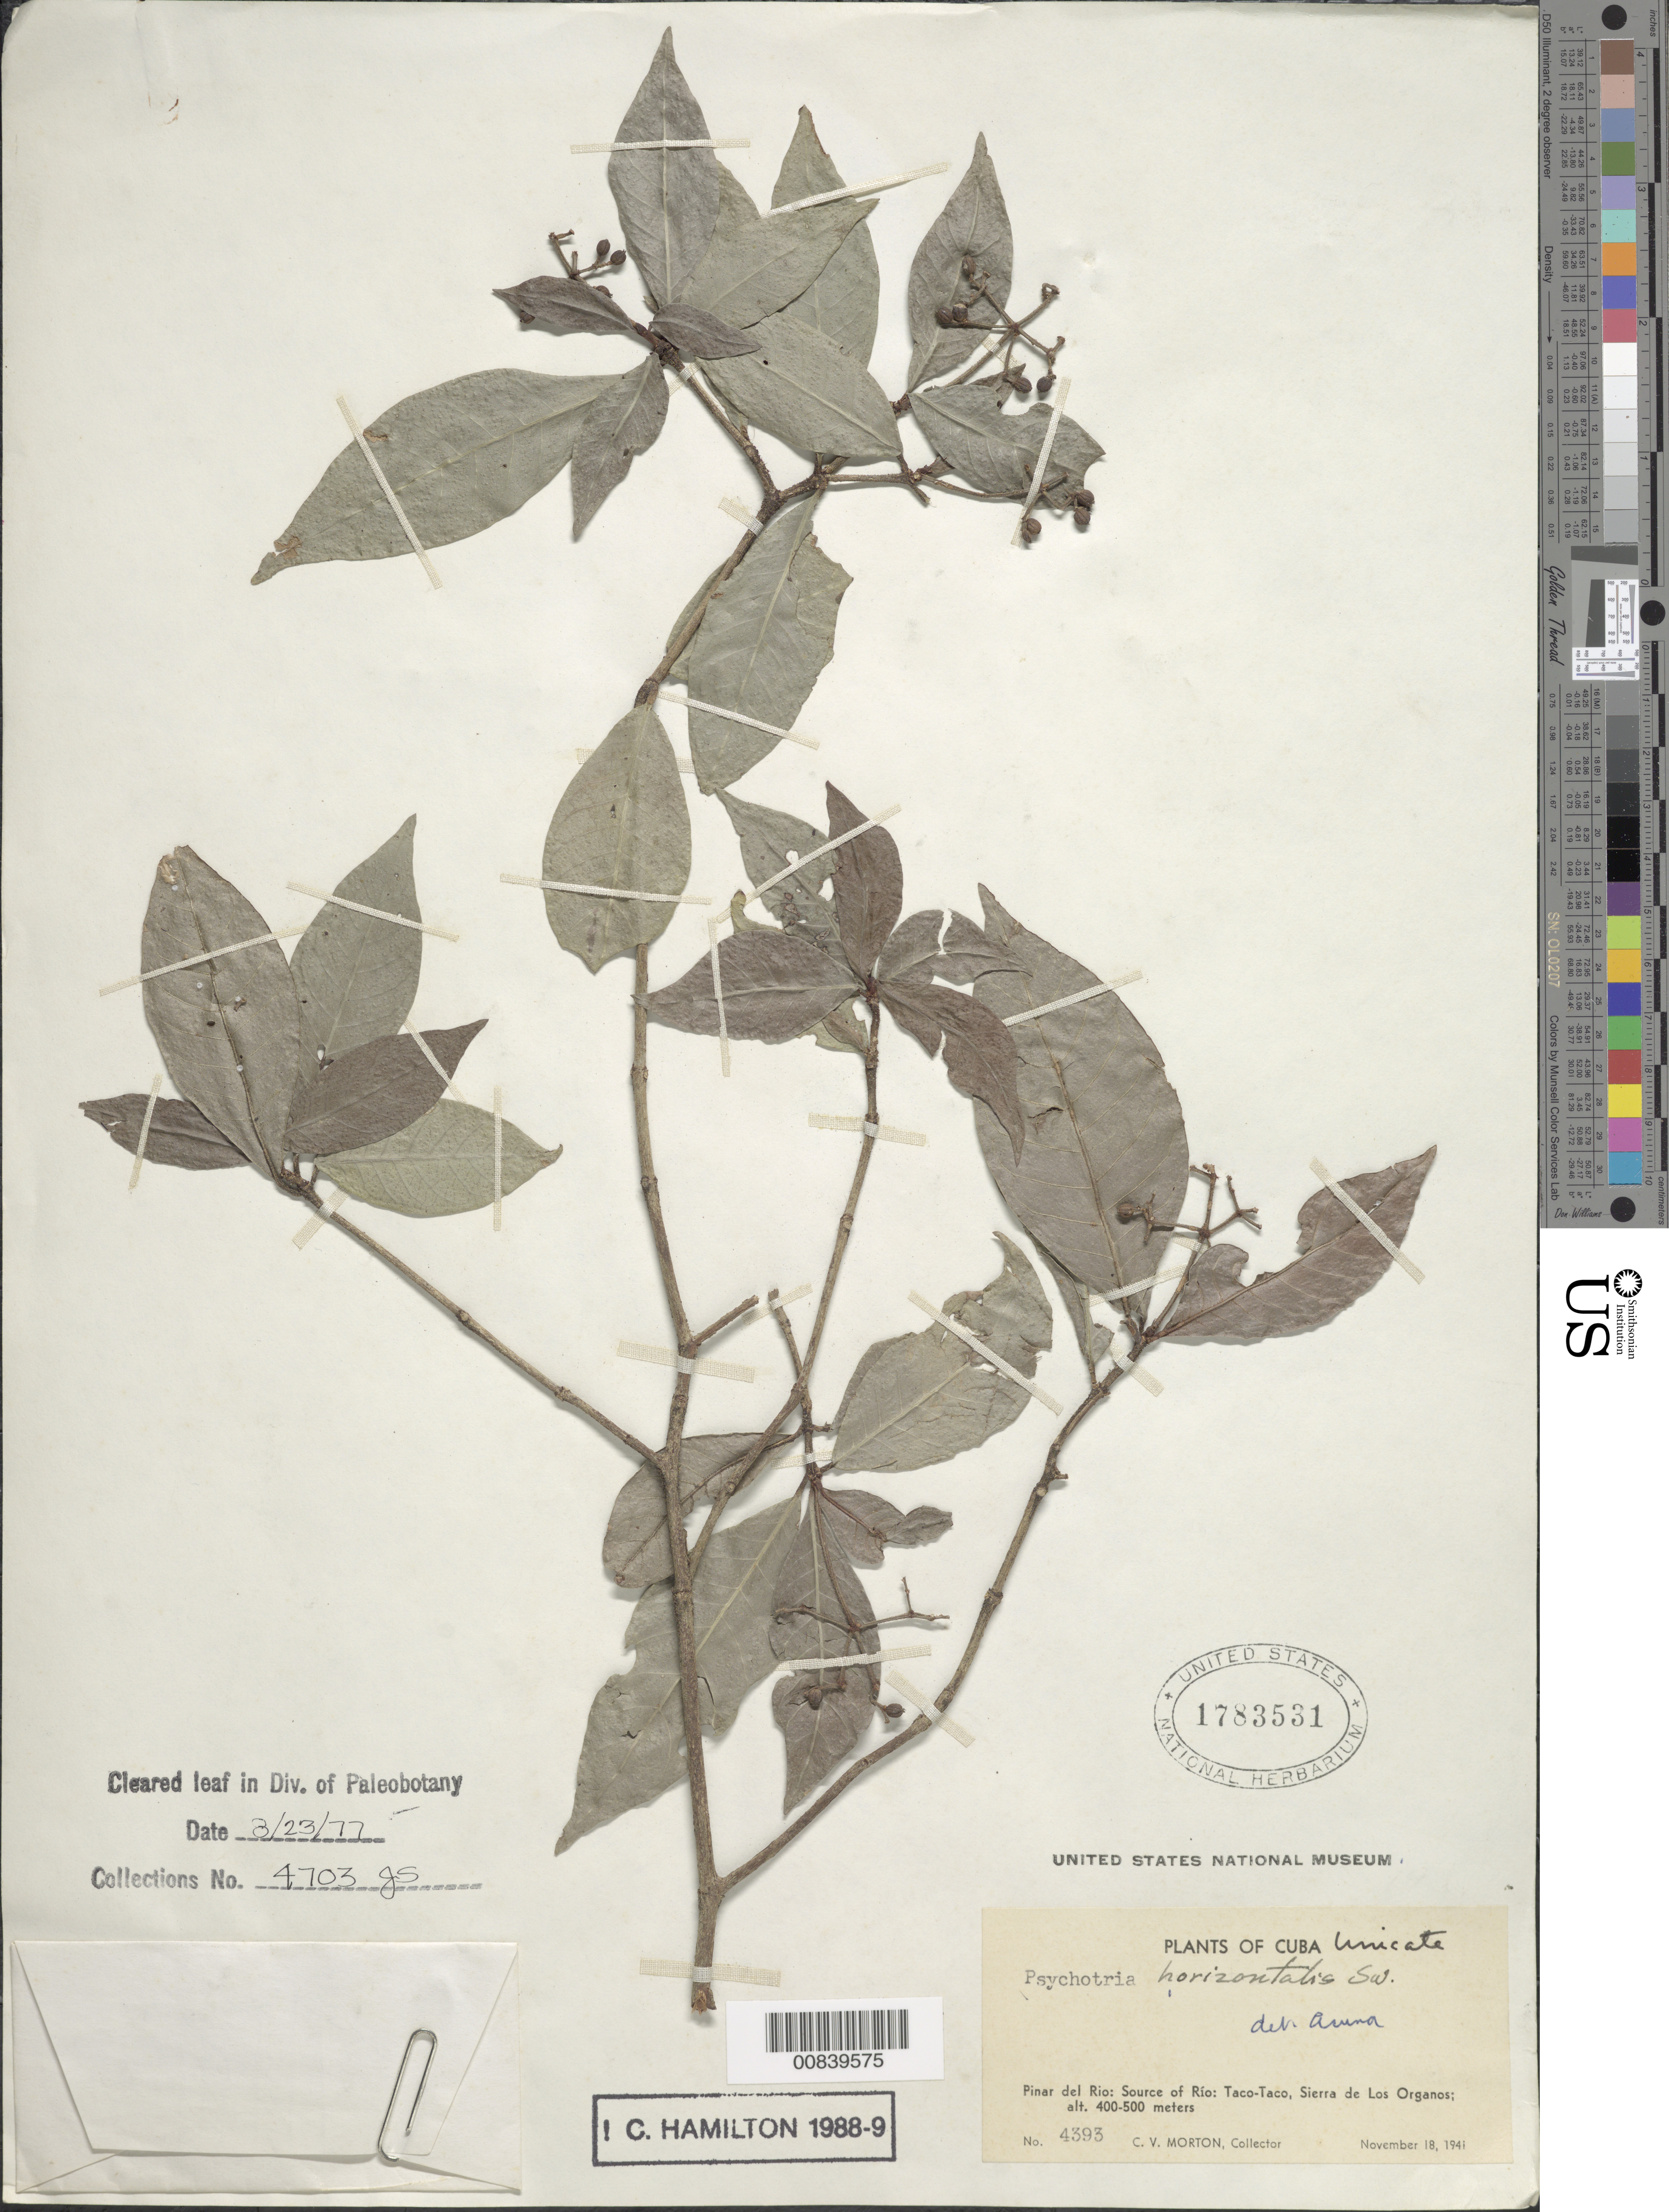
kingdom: Plantae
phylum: Tracheophyta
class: Magnoliopsida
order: Gentianales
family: Rubiaceae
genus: Psychotria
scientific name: Psychotria horizontalis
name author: Sw.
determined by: Avena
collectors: C. V. Morton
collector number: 4393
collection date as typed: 18 Nov 1941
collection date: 1941-11-18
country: Cuba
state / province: Pinar del Río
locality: Source of Rio: Taco-Taco, Sierra de Los Organos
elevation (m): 400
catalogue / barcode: US 1783531